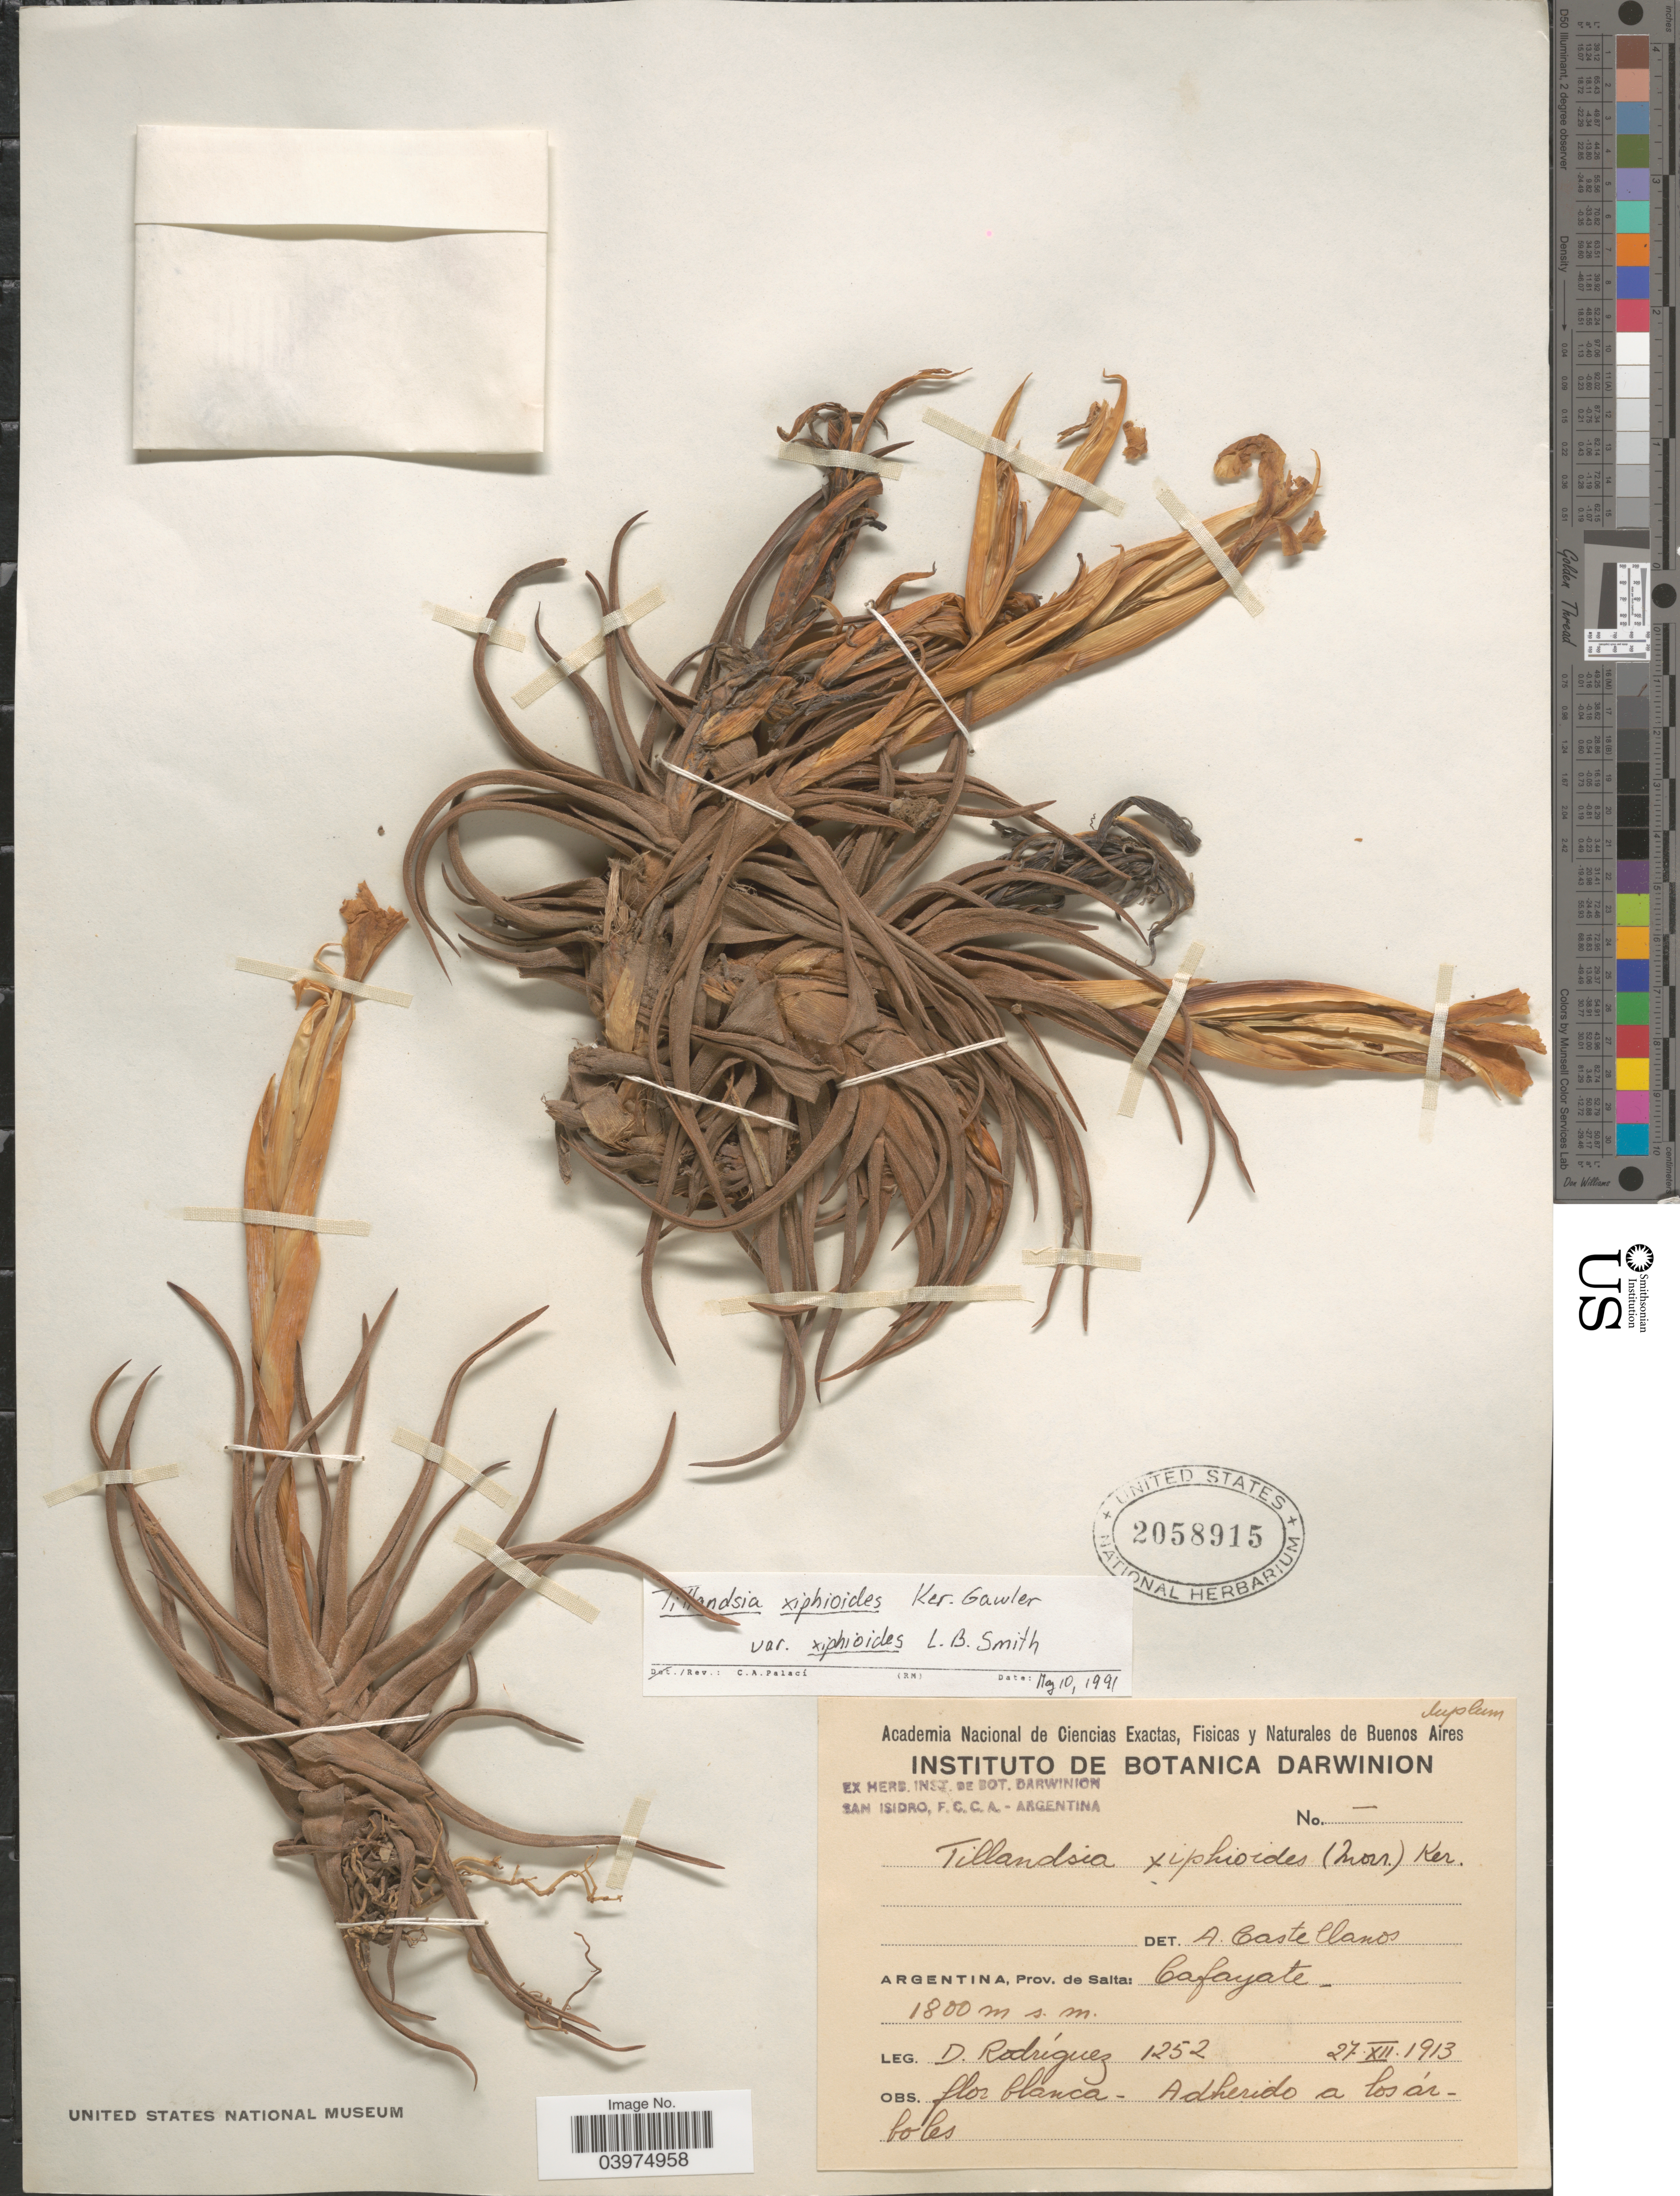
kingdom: Plantae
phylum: Tracheophyta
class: Liliopsida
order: Poales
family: Bromeliaceae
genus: Tillandsia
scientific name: Tillandsia xiphioides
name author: Ker Gawl.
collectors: D. Rodriguez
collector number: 1252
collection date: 1913-12-27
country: Argentina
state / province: Salta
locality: Cafayate.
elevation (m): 1800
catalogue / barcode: US 2058915